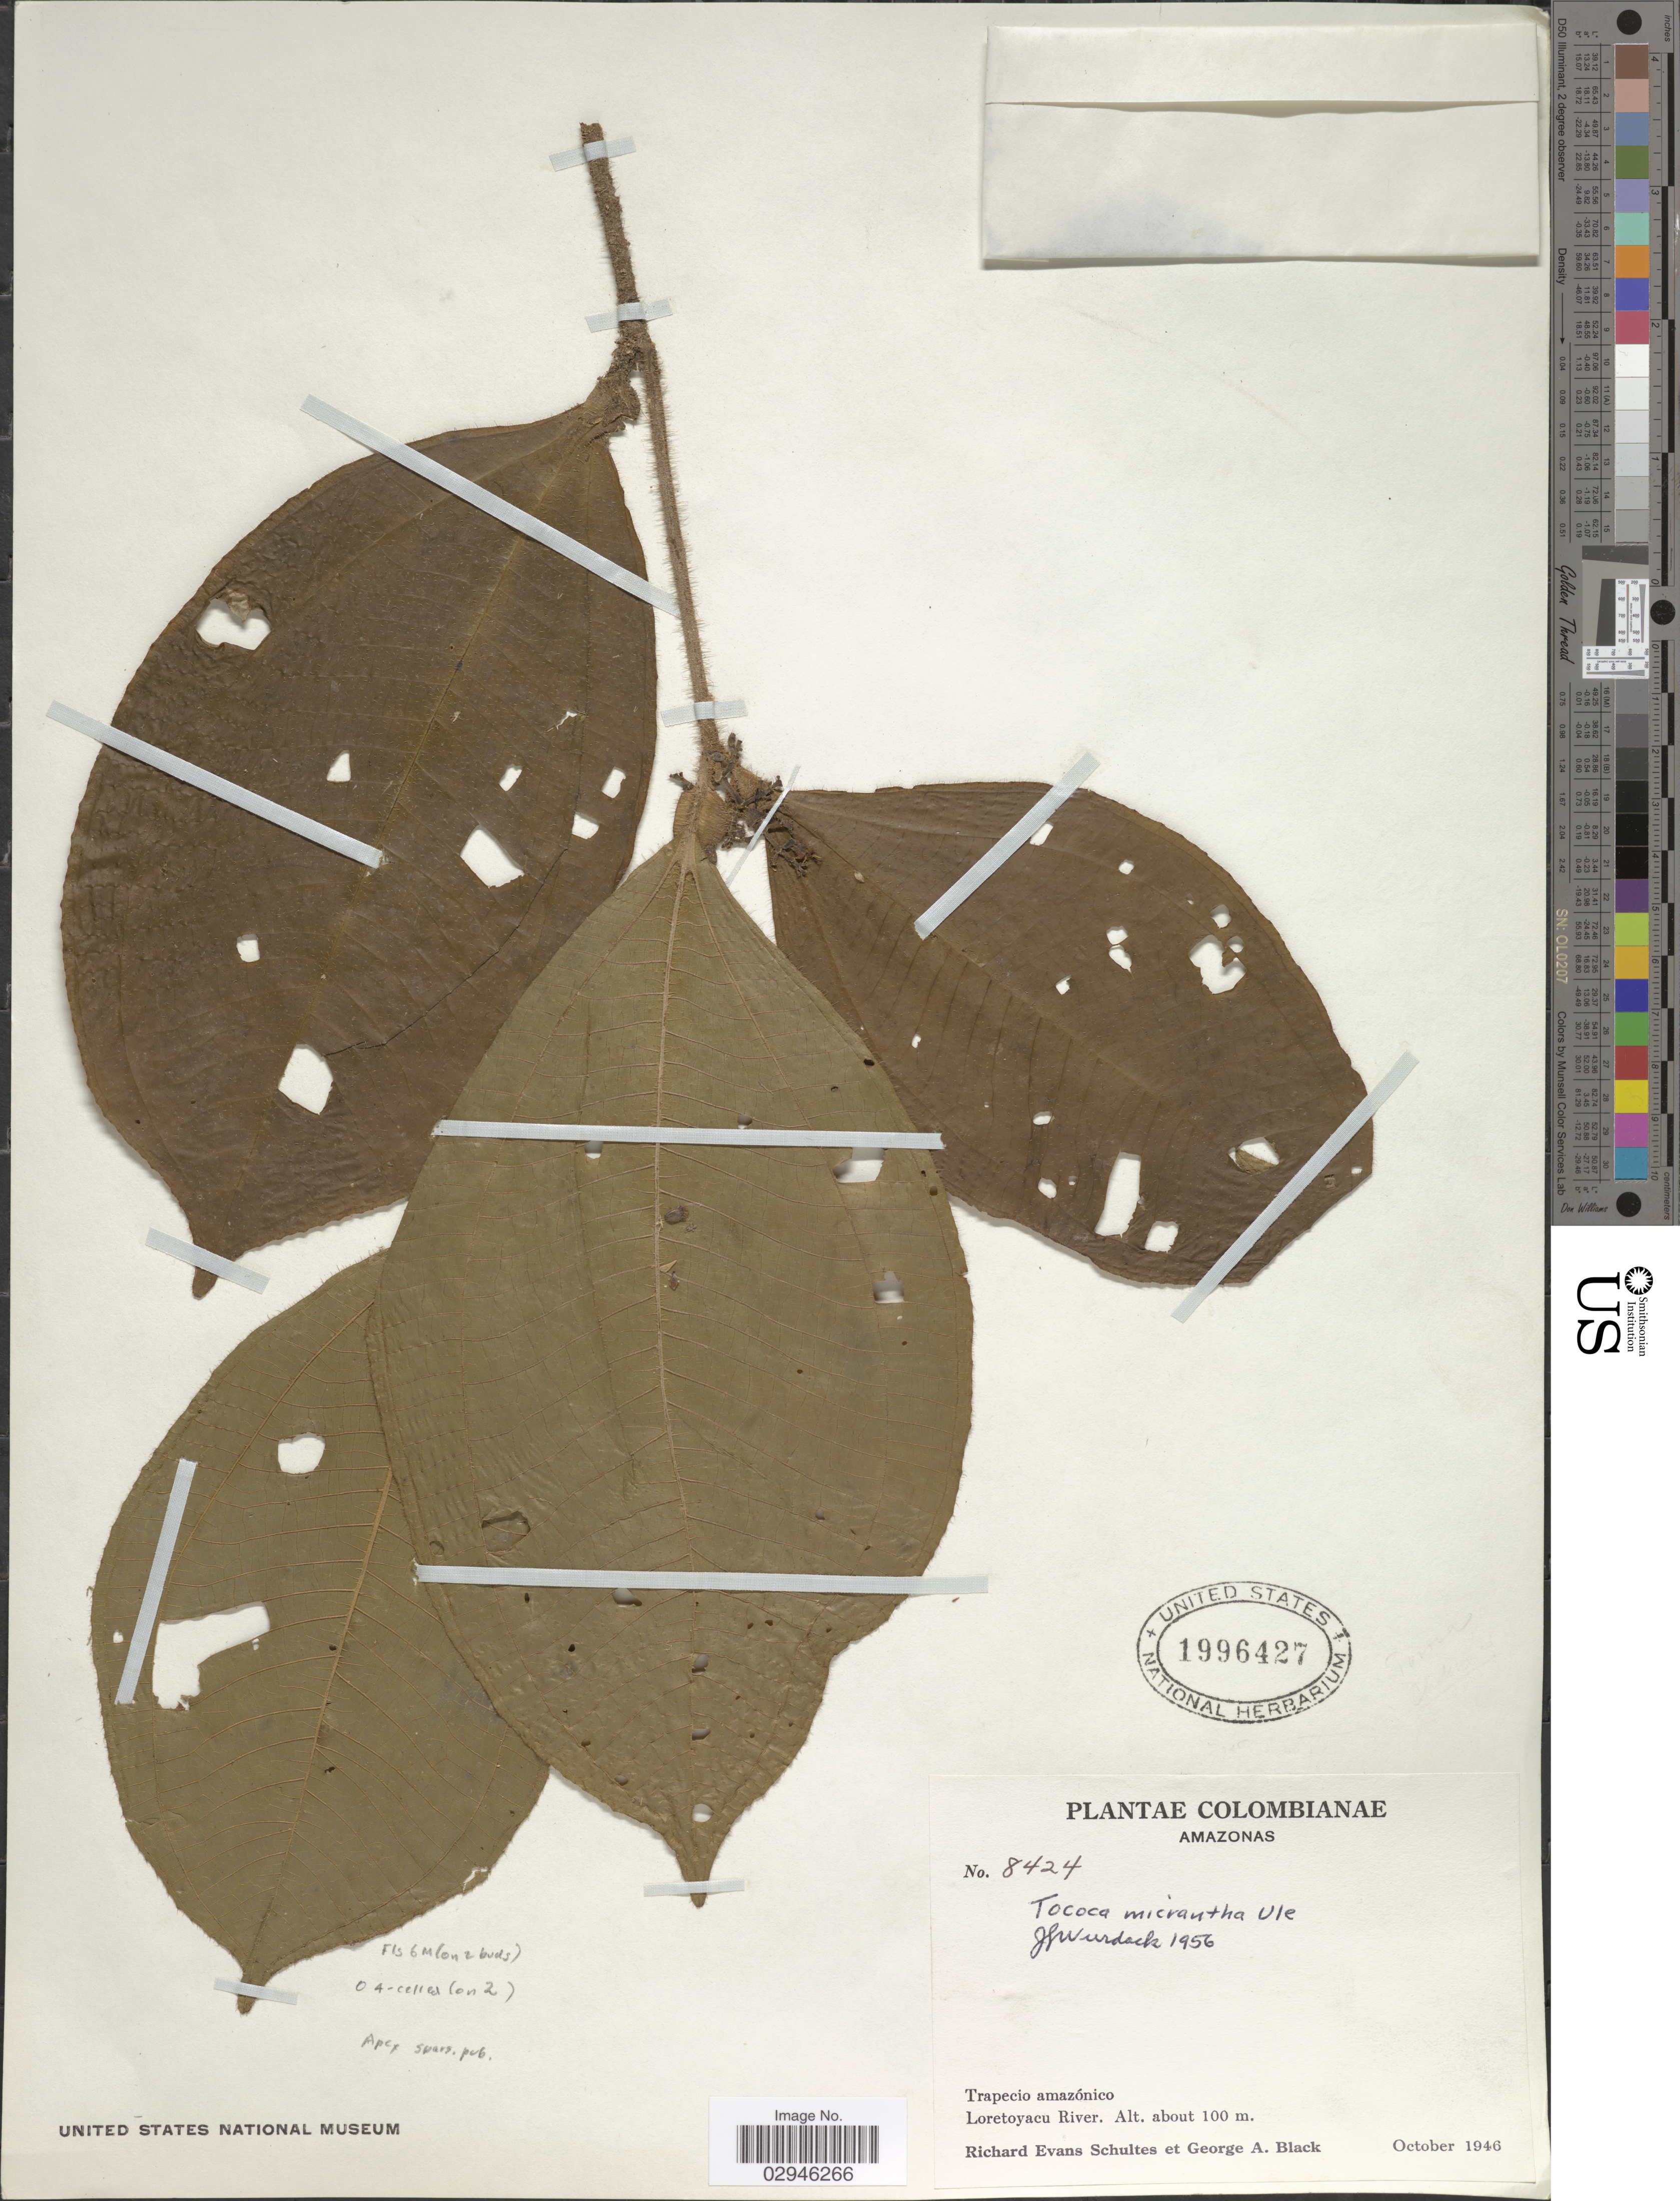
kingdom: Plantae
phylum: Tracheophyta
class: Magnoliopsida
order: Myrtales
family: Melastomataceae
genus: Tococa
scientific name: Tococa caquetana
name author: Sprague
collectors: R. E. Schultes & G. A. Black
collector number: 8424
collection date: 1946-10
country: Colombia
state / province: Amazônas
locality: Trapecio amazónico. Loretoyacu River.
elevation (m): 100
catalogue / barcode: US 1996427